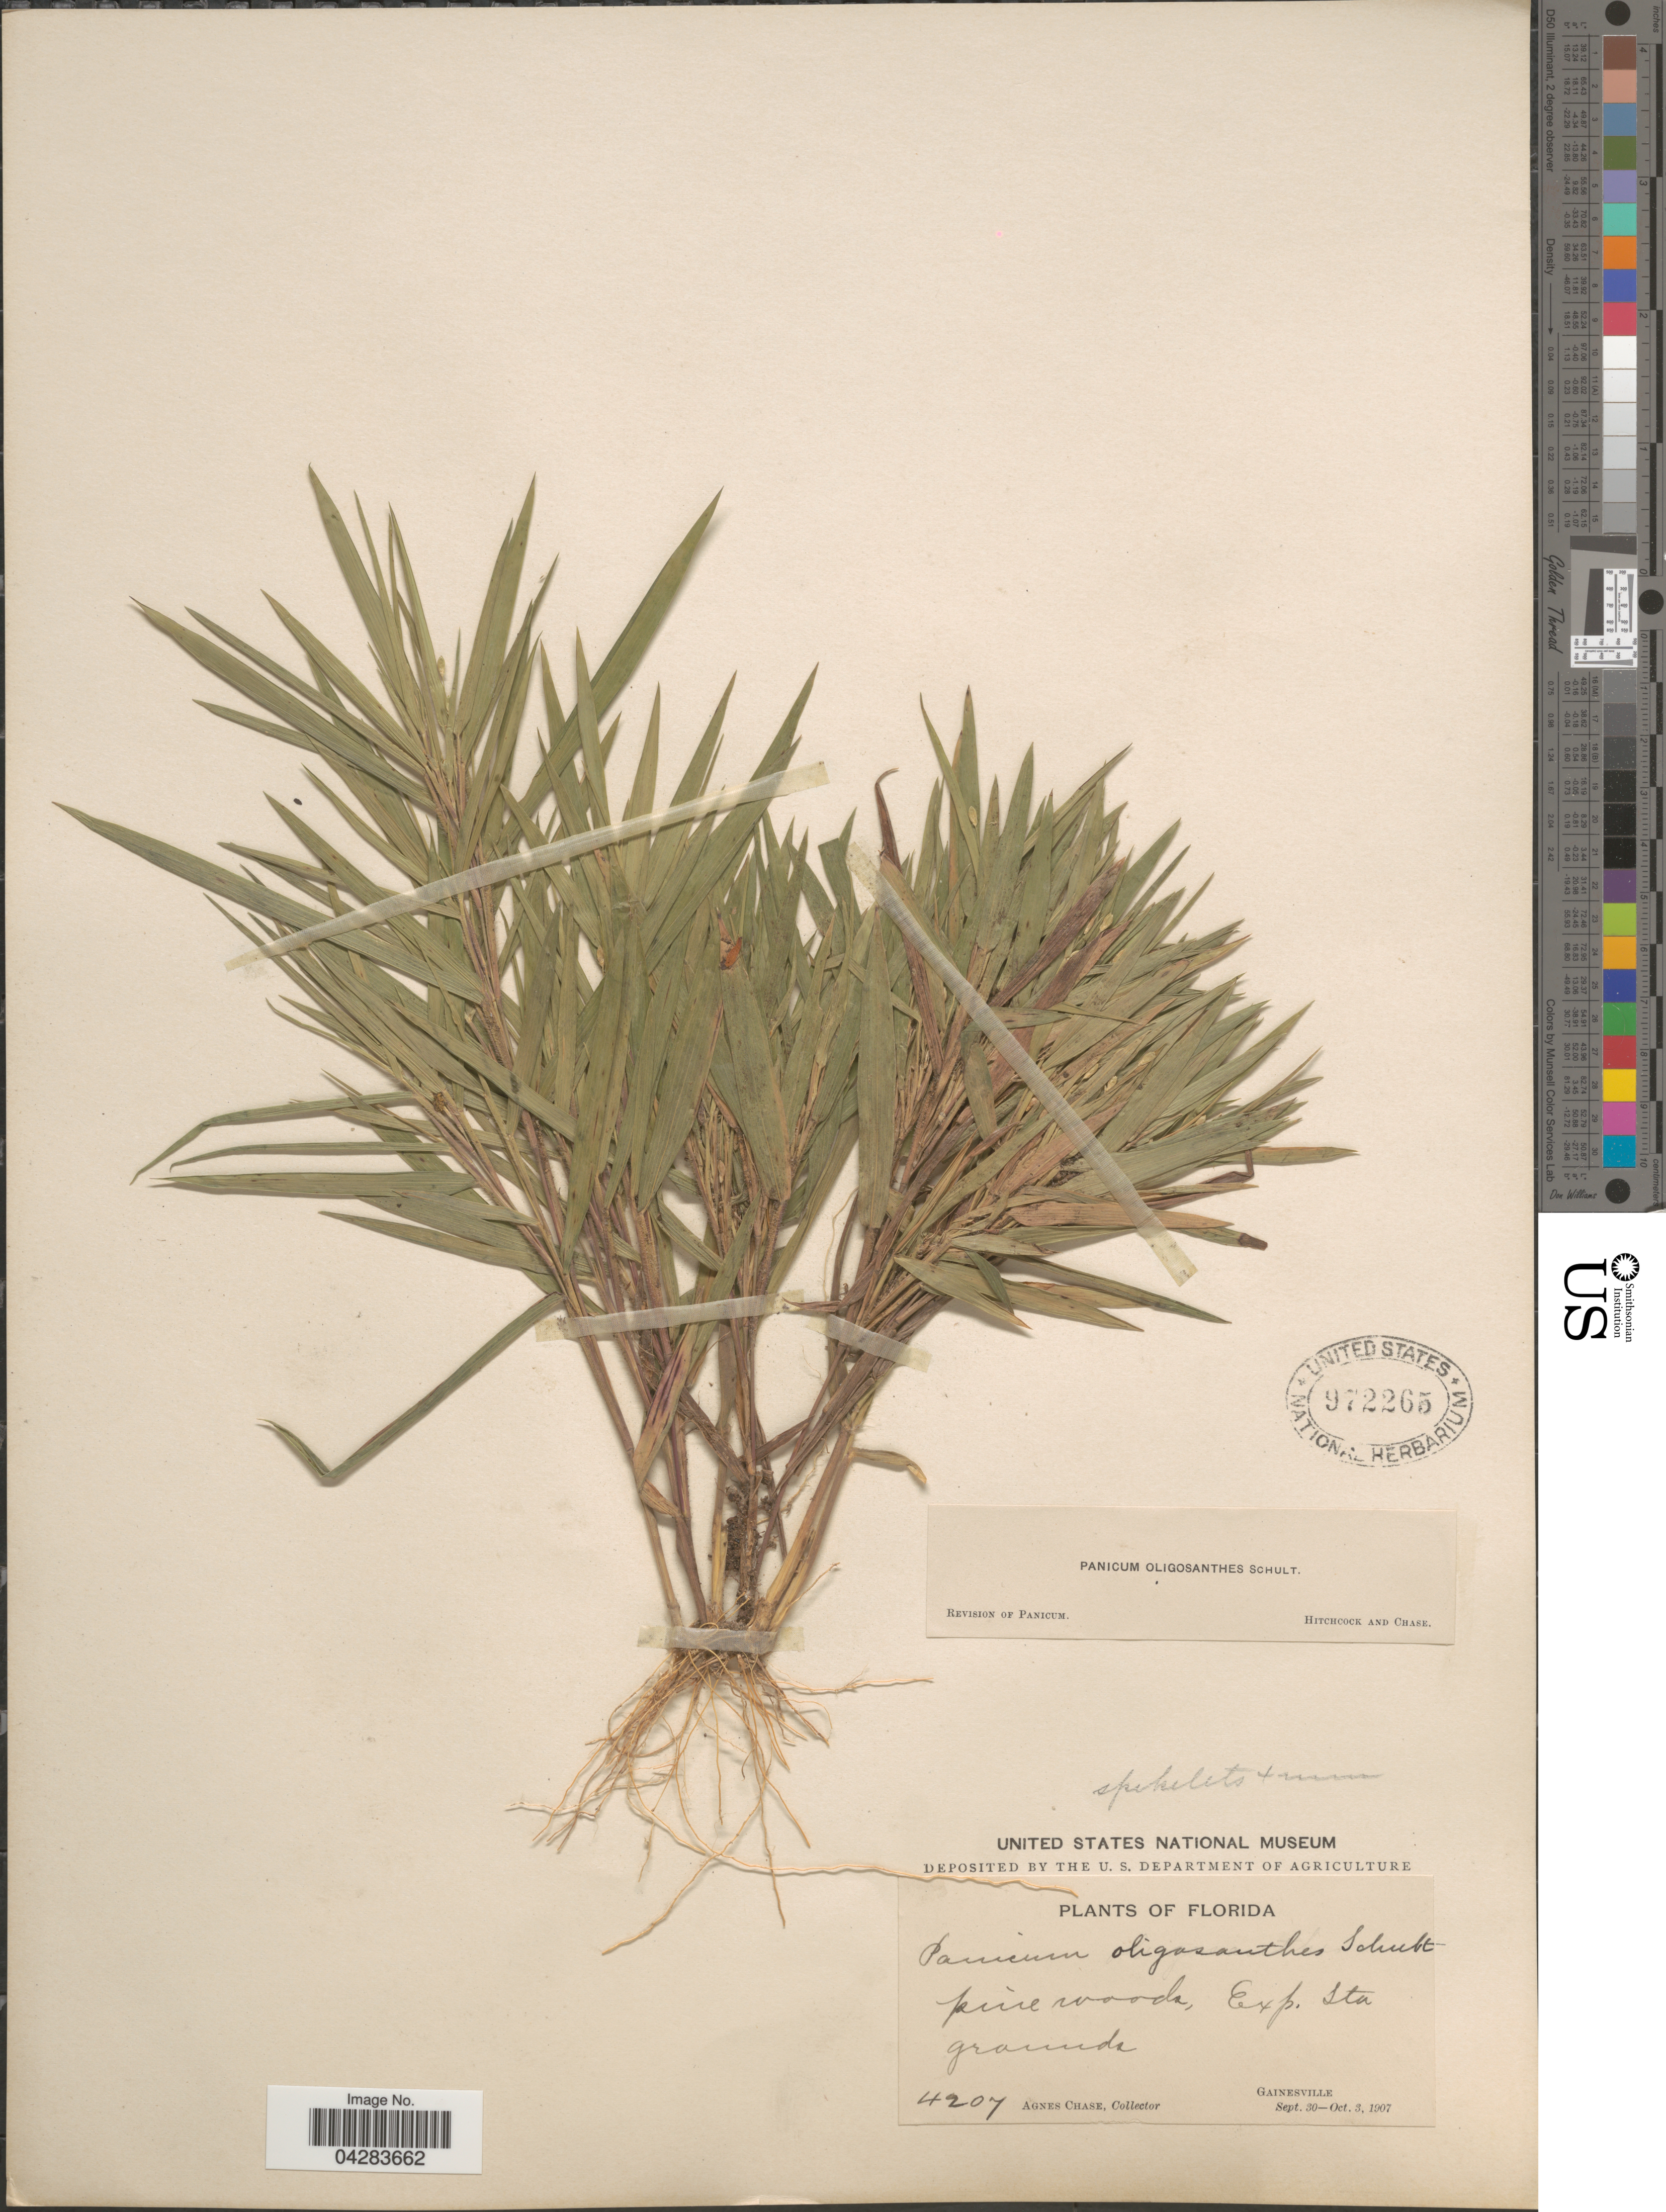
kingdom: Plantae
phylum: Tracheophyta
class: Liliopsida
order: Poales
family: Poaceae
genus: Dichanthelium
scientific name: Dichanthelium oligosanthes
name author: (Schult.) Gould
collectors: A. Chase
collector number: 4207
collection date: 1907-09-30/1907-10-03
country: United States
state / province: Florida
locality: Exp. Sta. grounds. Gainesville.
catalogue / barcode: US 972265